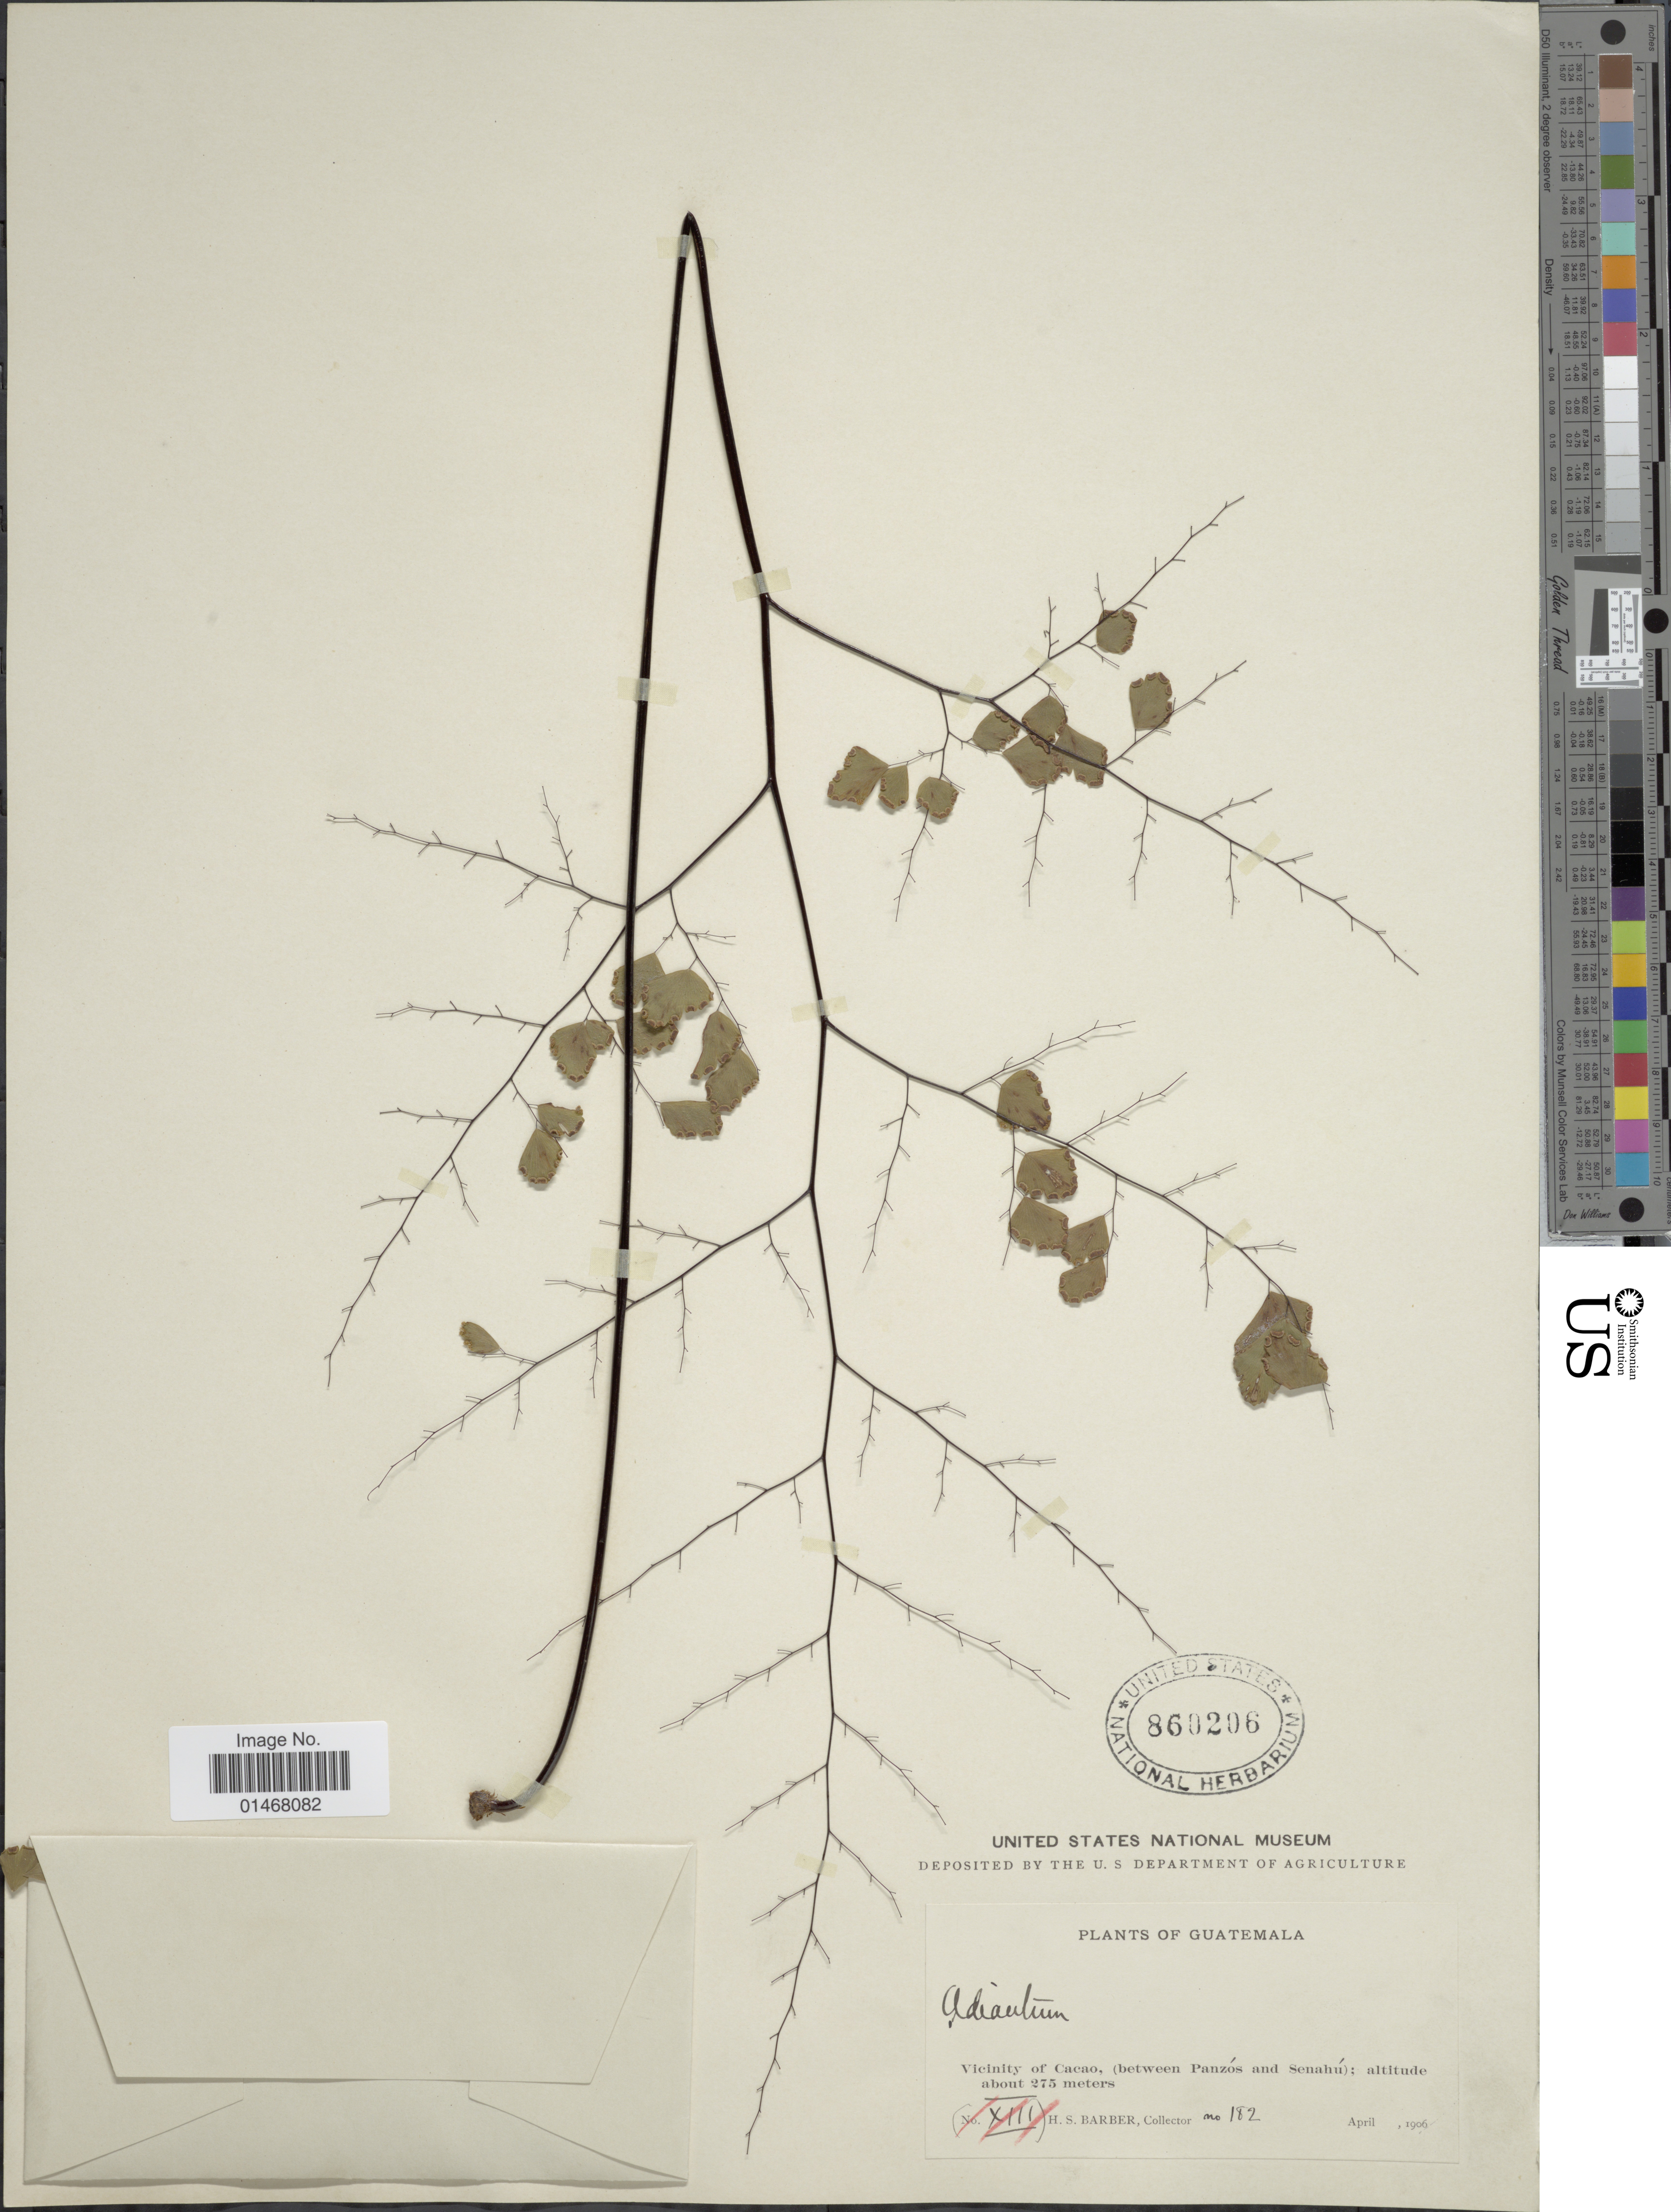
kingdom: Plantae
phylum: Tracheophyta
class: Polypodiopsida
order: Polypodiales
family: Pteridaceae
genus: Adiantum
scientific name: Adiantum tenerum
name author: Sw.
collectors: H. Barber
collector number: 182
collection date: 1906-04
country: Guatemala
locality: Vicinity of Cacao, (between Panzós and Senahú)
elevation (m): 275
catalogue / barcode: US 860206